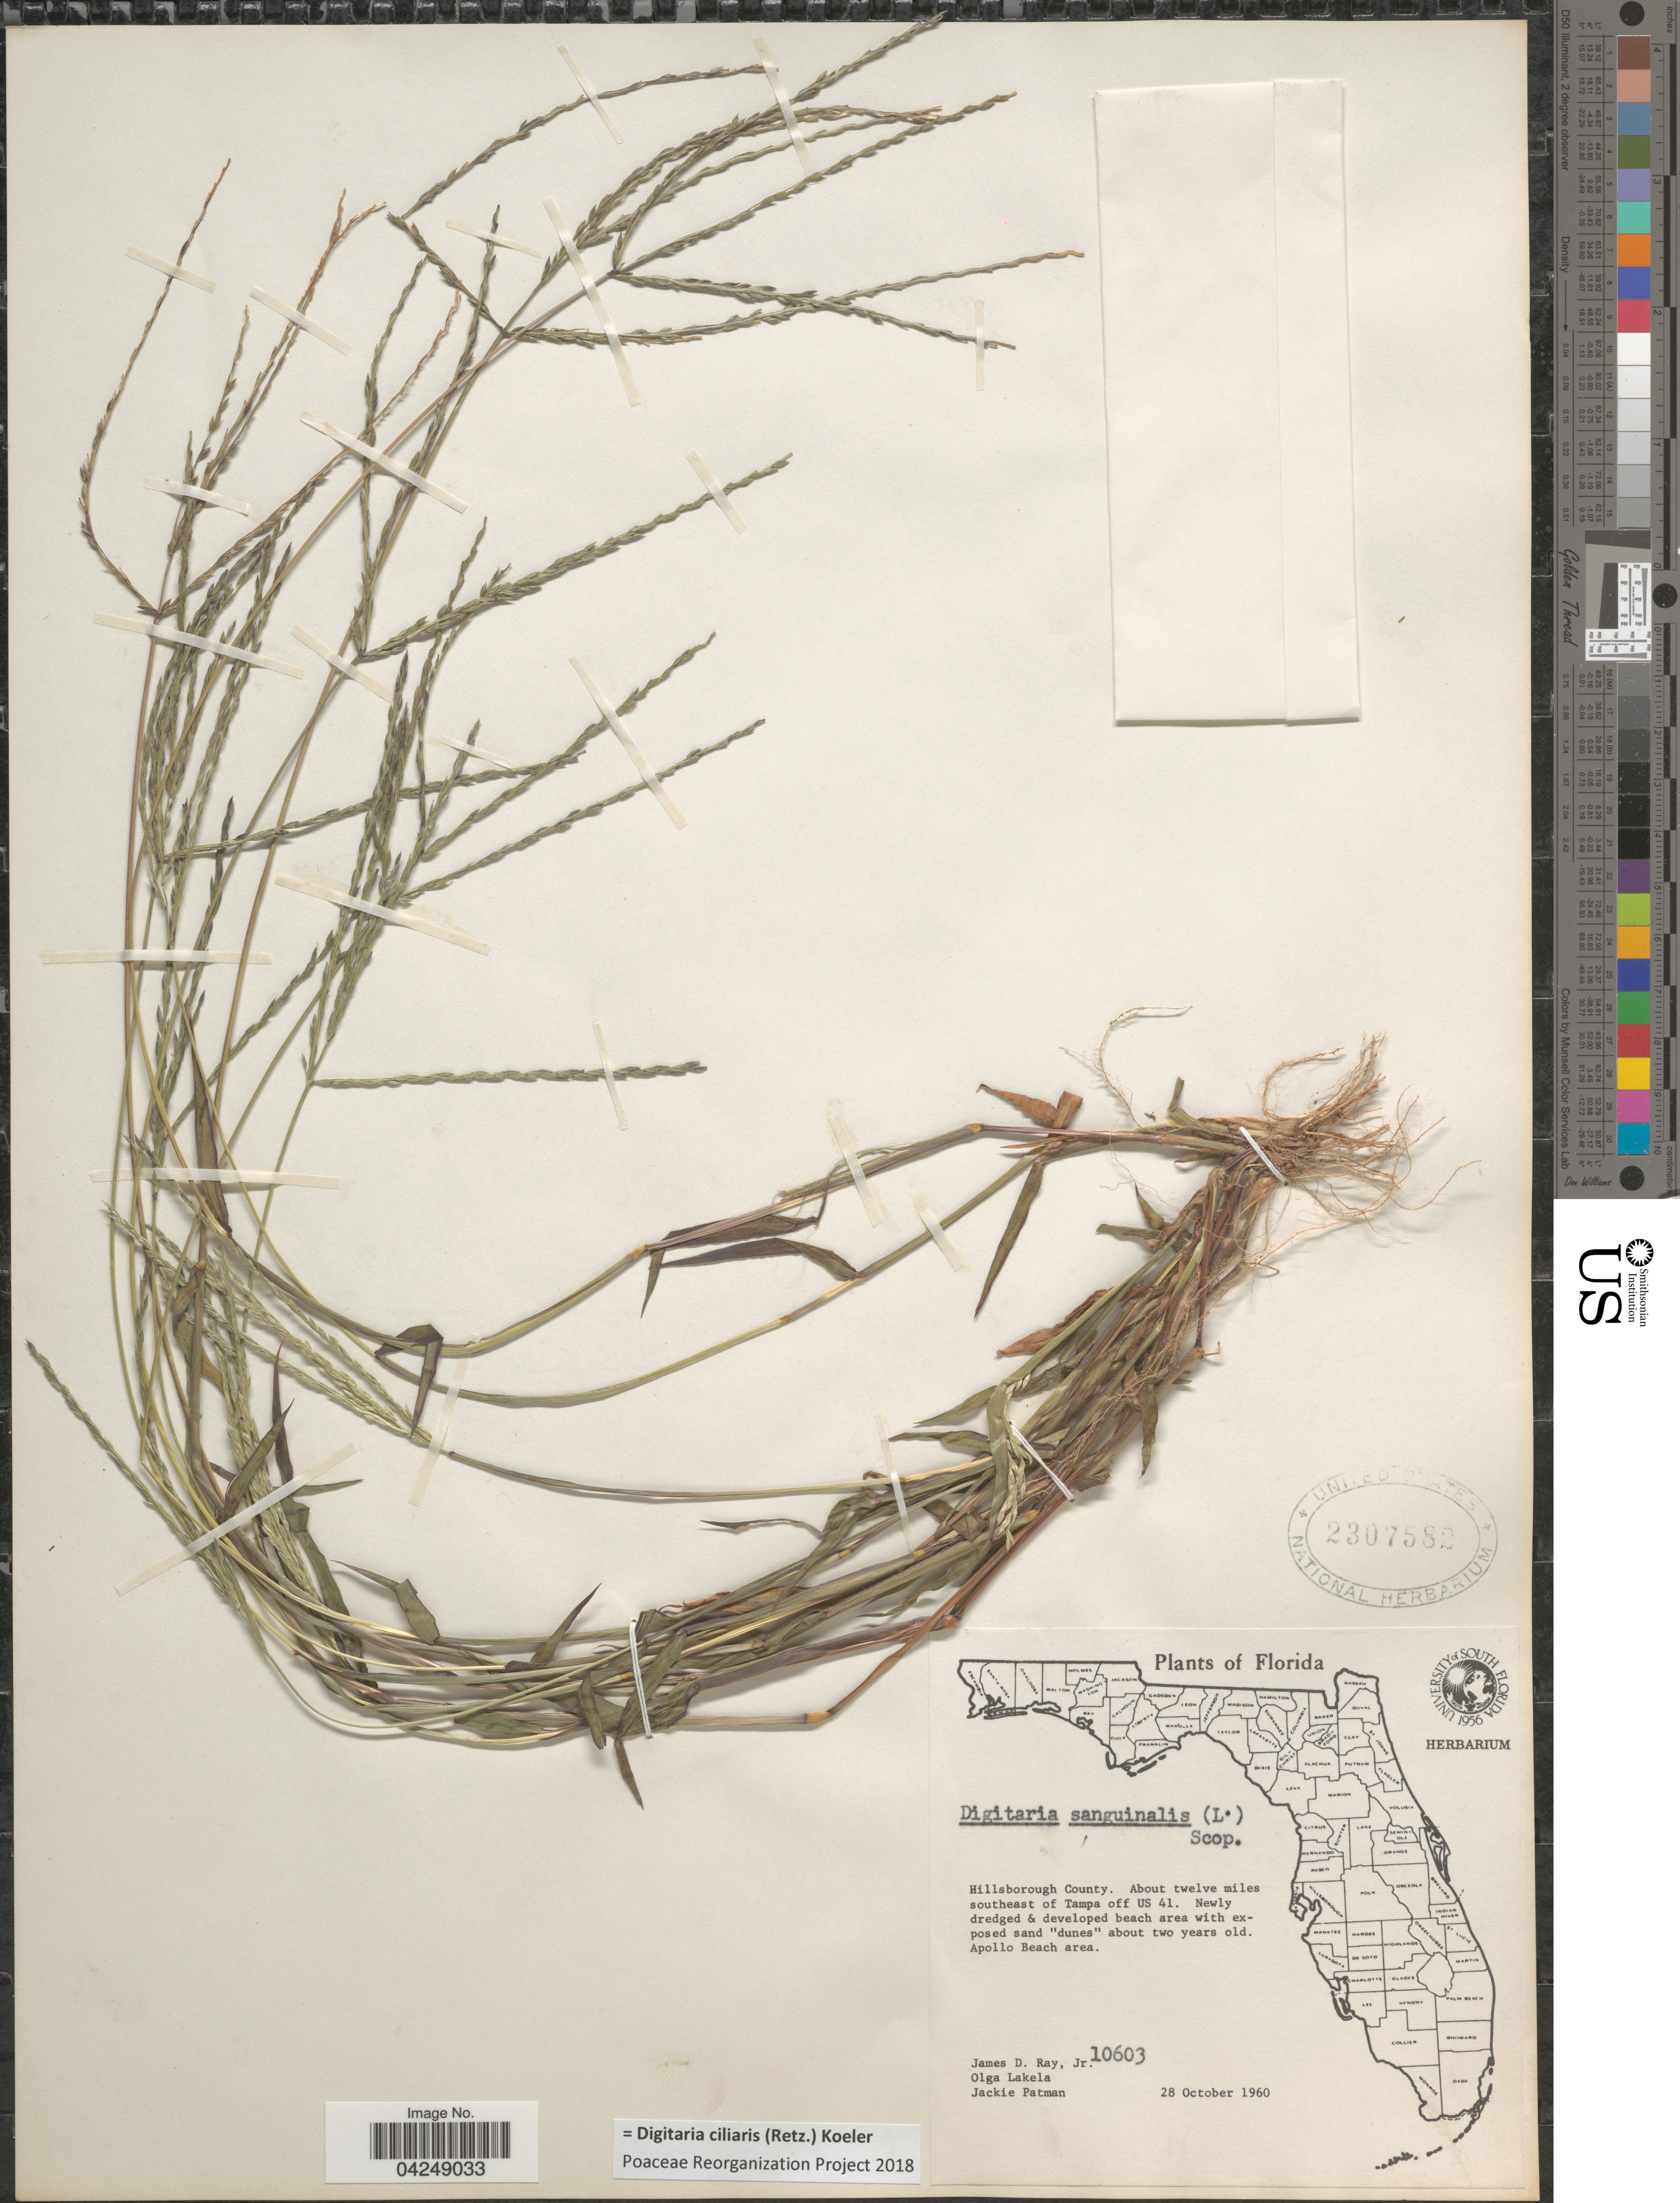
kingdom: Plantae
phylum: Tracheophyta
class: Liliopsida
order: Poales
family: Poaceae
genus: Digitaria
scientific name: Digitaria ciliaris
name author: (Retz.) Koeler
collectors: J. D. Ray Jr., O. K. Lakela & J. Patman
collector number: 10603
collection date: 1960-10-28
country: United States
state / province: Florida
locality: Hillsborough County. About twelve miles southeast of Tampa off US 41. Apollo Beach Area.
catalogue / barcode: US 2307582